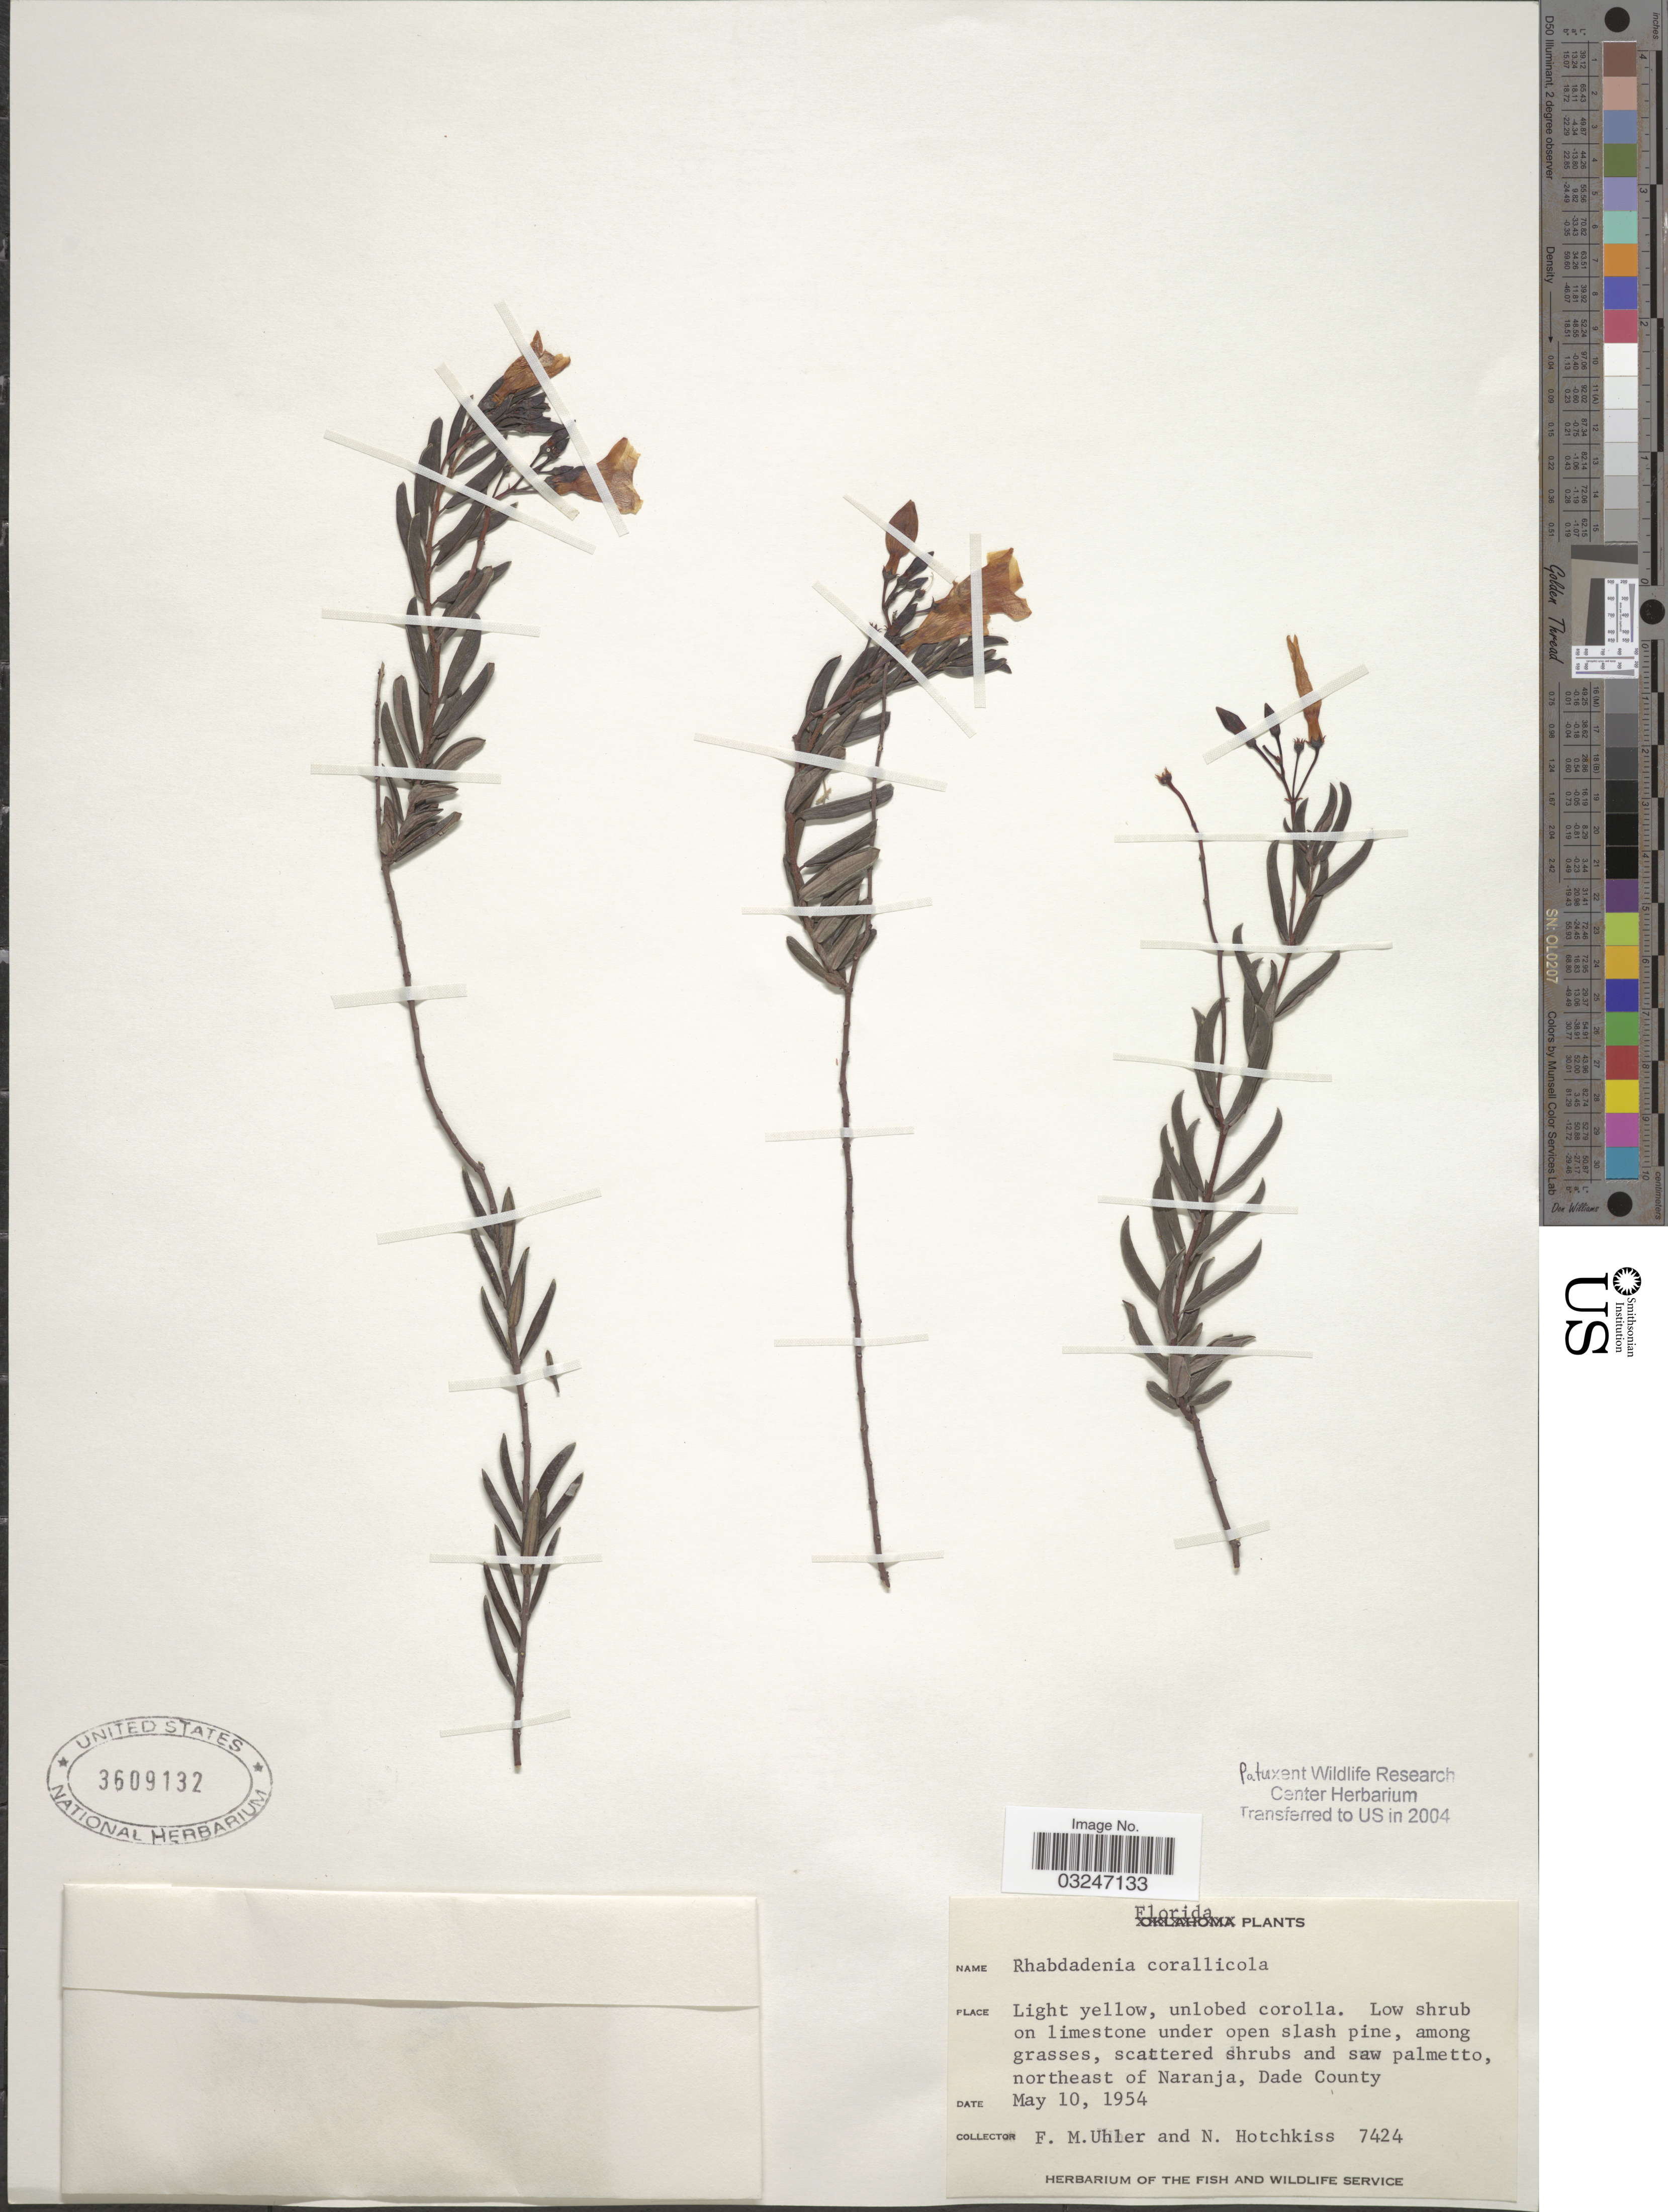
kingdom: Plantae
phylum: Tracheophyta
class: Magnoliopsida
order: Gentianales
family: Apocynaceae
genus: Rhabdadenia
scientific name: Rhabdadenia corallicola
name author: Small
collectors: F. M. Uhler & N. Hotchkiss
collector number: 7424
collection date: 1954-05-10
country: United States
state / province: Florida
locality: Northeast of Naranja, Dade County.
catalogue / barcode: US 3609132